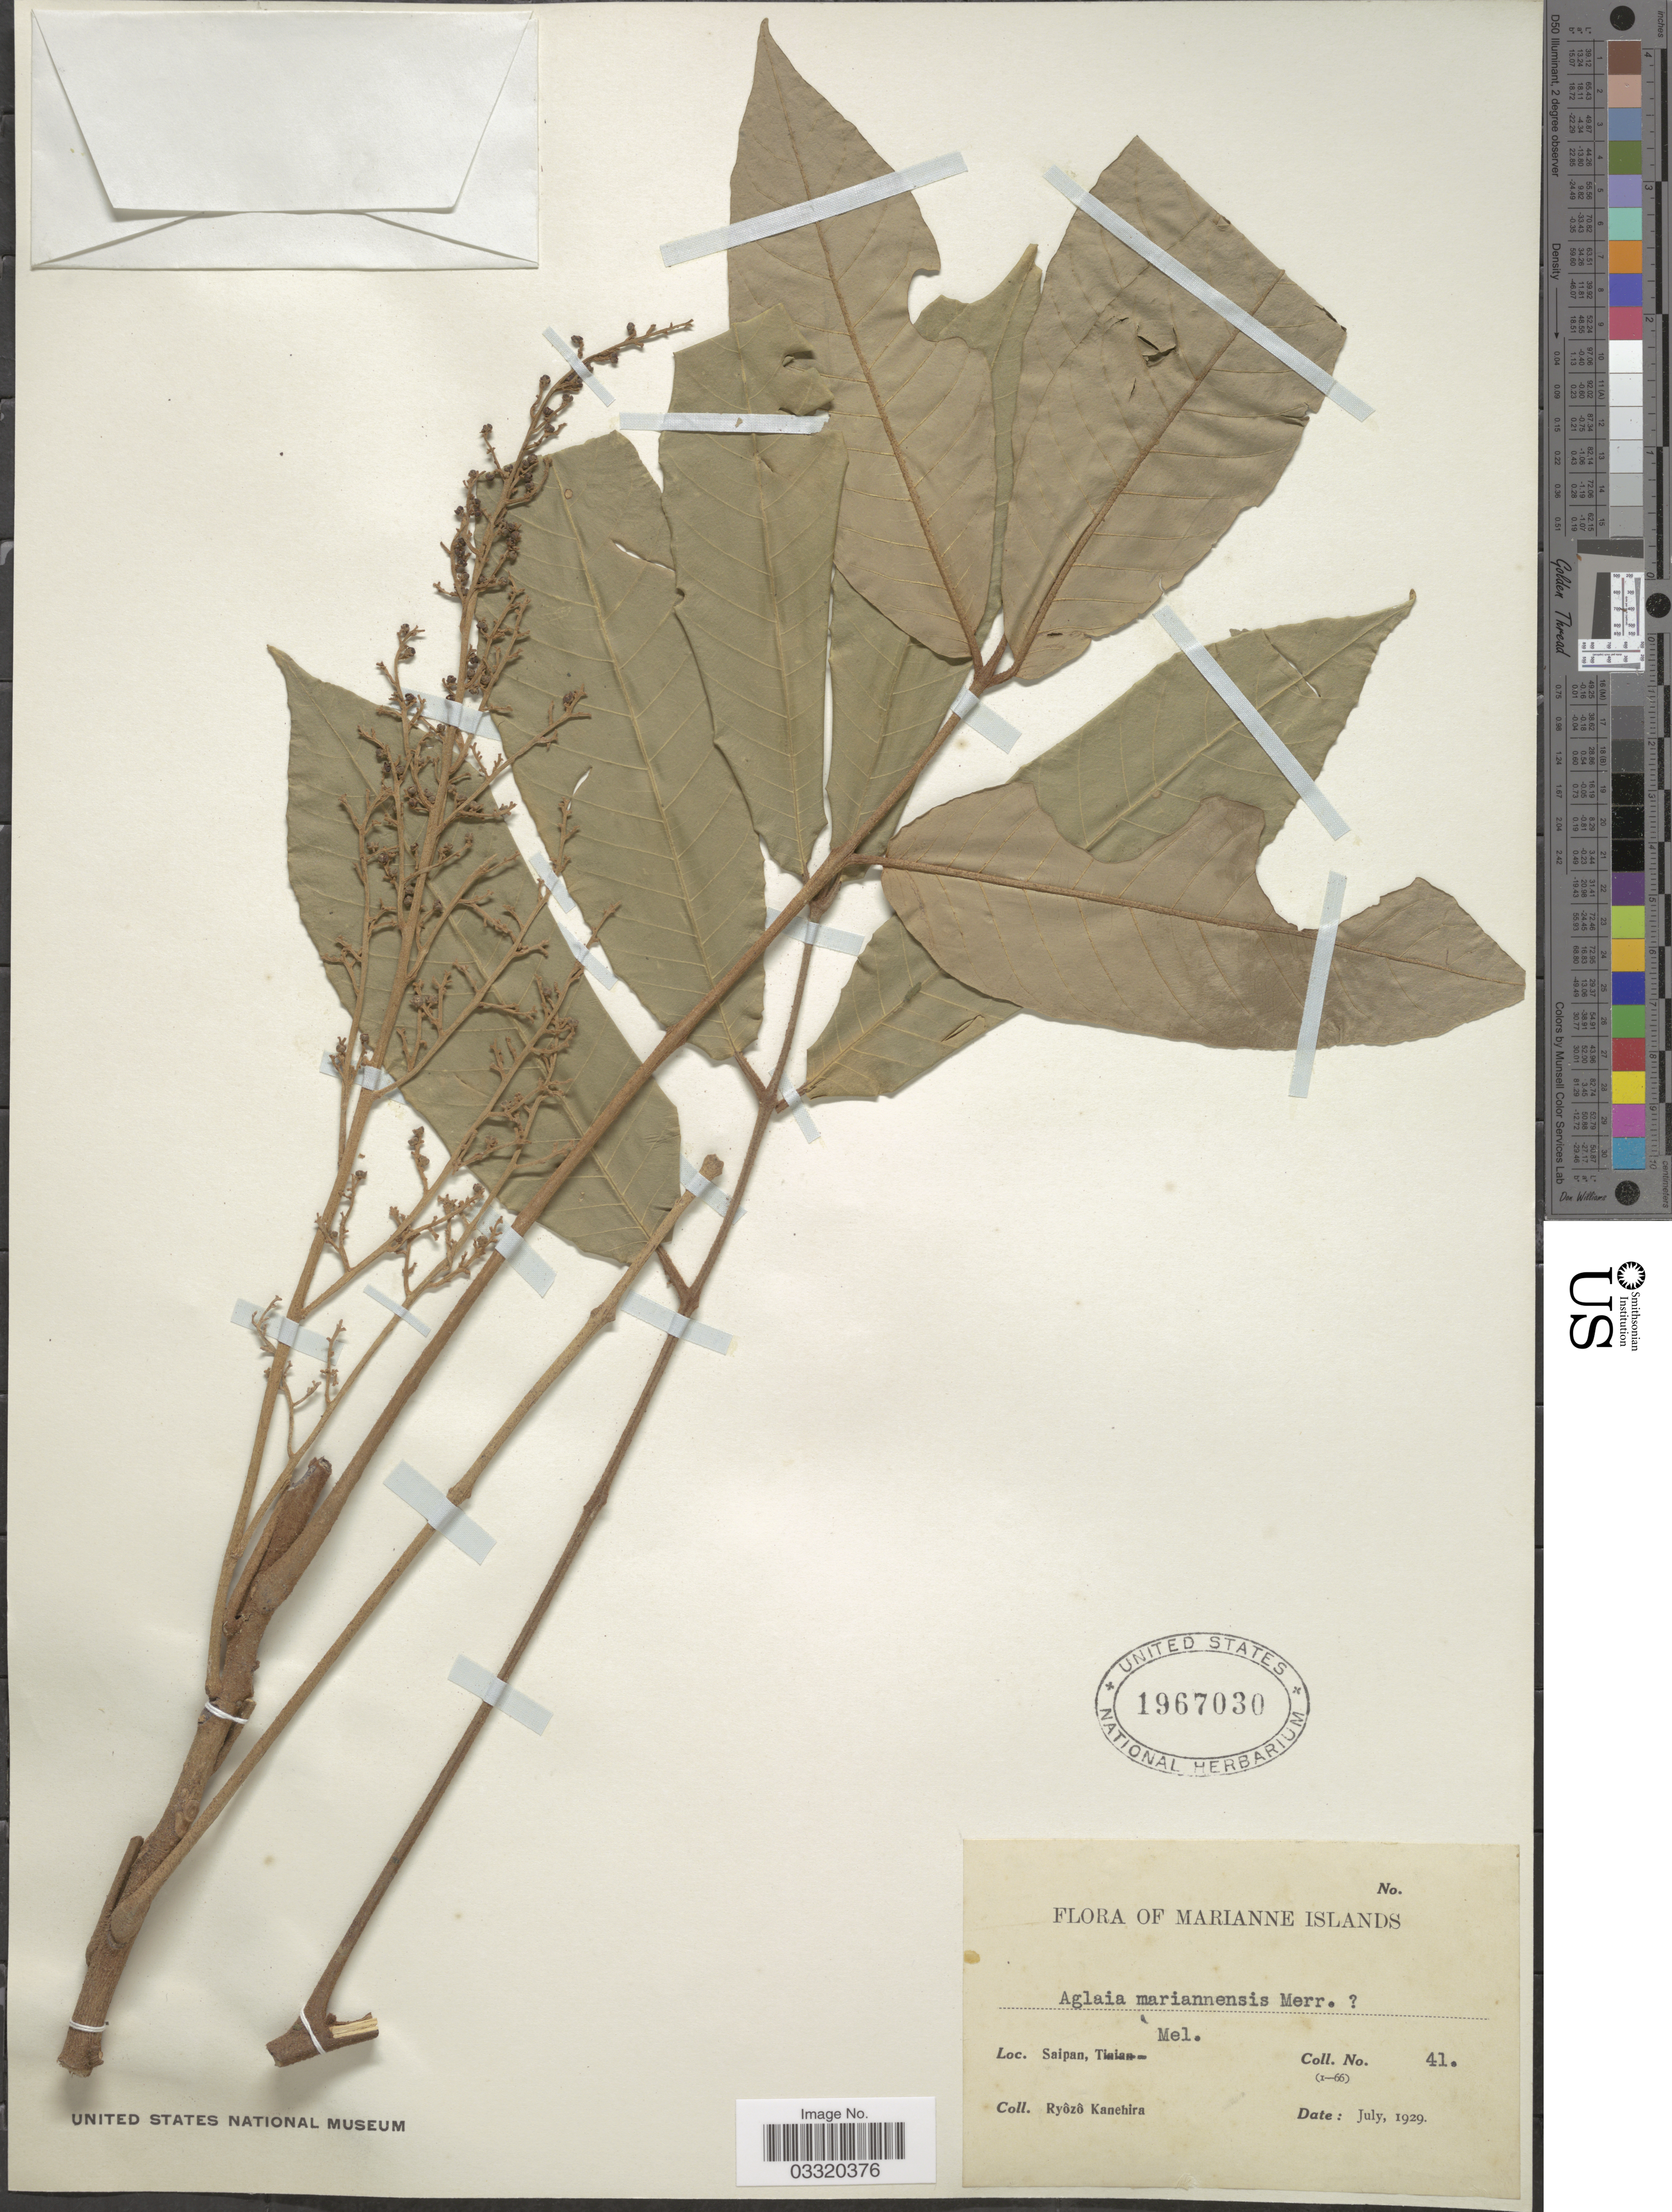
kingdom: Plantae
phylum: Tracheophyta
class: Magnoliopsida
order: Sapindales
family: Meliaceae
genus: Aglaia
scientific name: Aglaia mariannensis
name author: Merr.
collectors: R. Kanehira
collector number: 41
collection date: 1929-07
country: Northern Mariana Islands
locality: Marianne Islands. Saipan.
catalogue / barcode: US 1967030